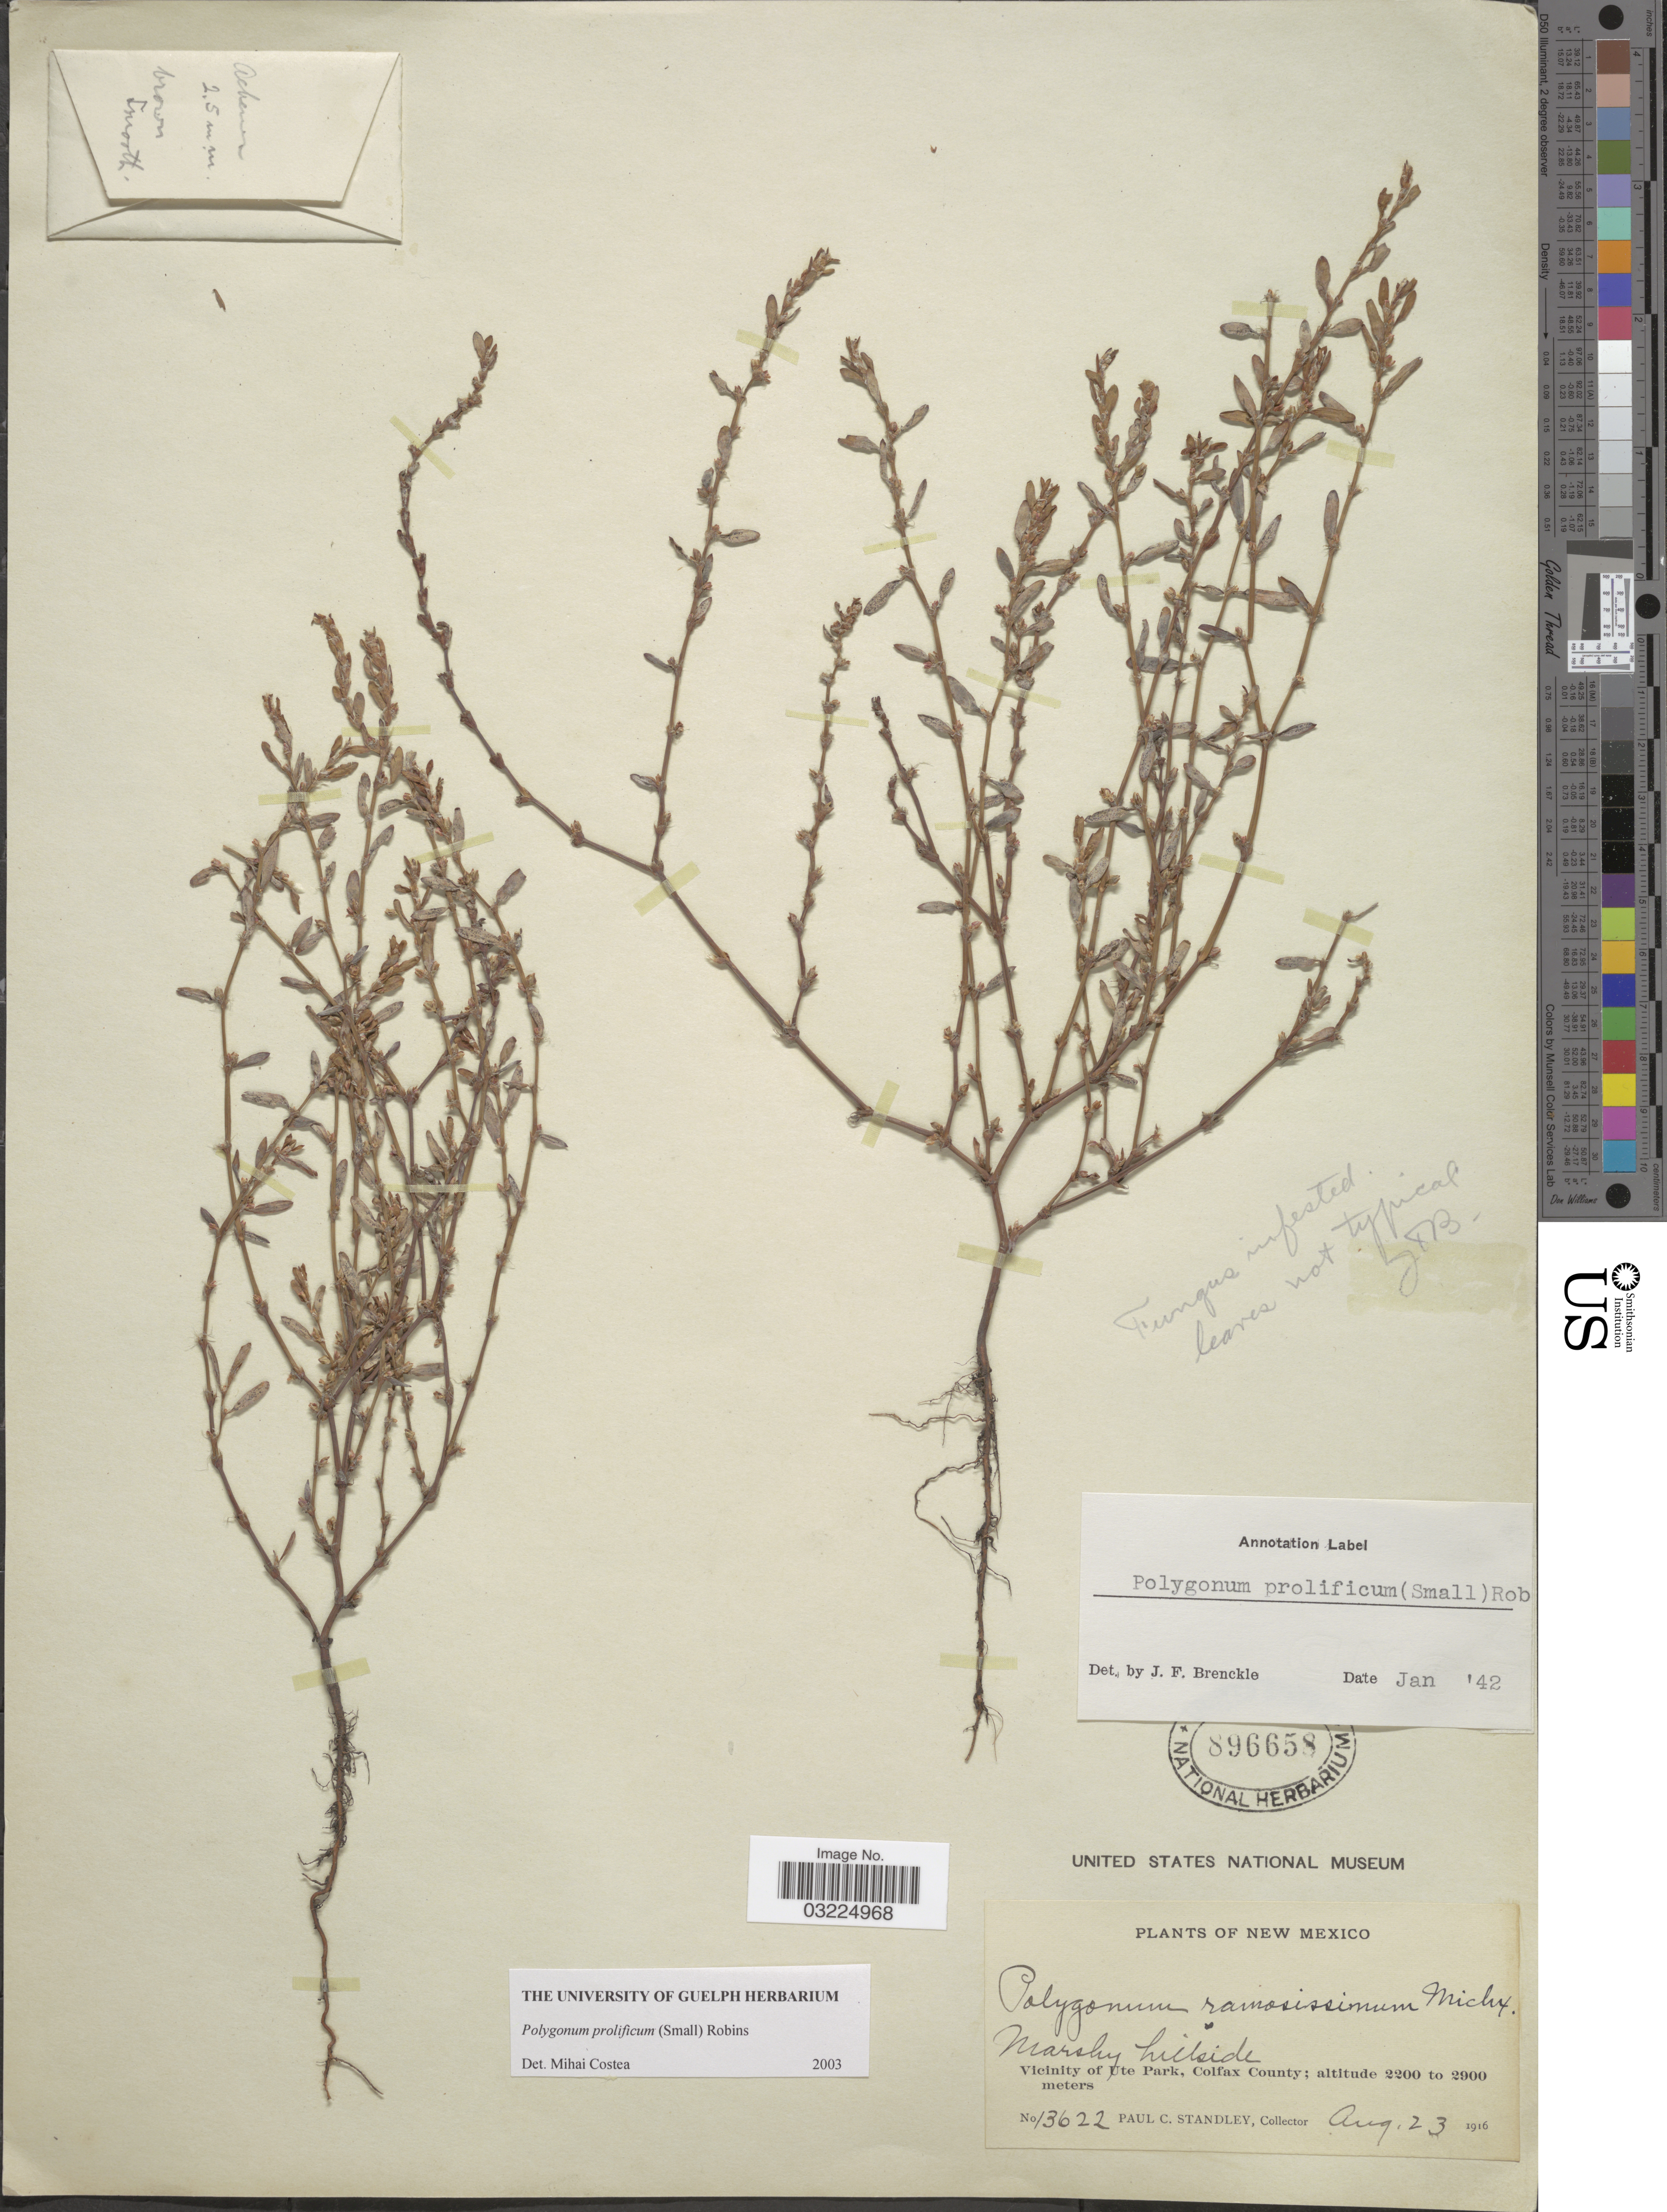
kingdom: Plantae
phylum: Tracheophyta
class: Magnoliopsida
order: Caryophyllales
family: Polygonaceae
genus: Polygonum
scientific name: Polygonum prolificum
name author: (Small) B.L. Rob.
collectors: P. C. Standley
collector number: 13622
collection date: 1916-08-23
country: United States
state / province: New Mexico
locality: Vicinity of Ute Park, Colfax County.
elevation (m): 2200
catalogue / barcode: US 896658